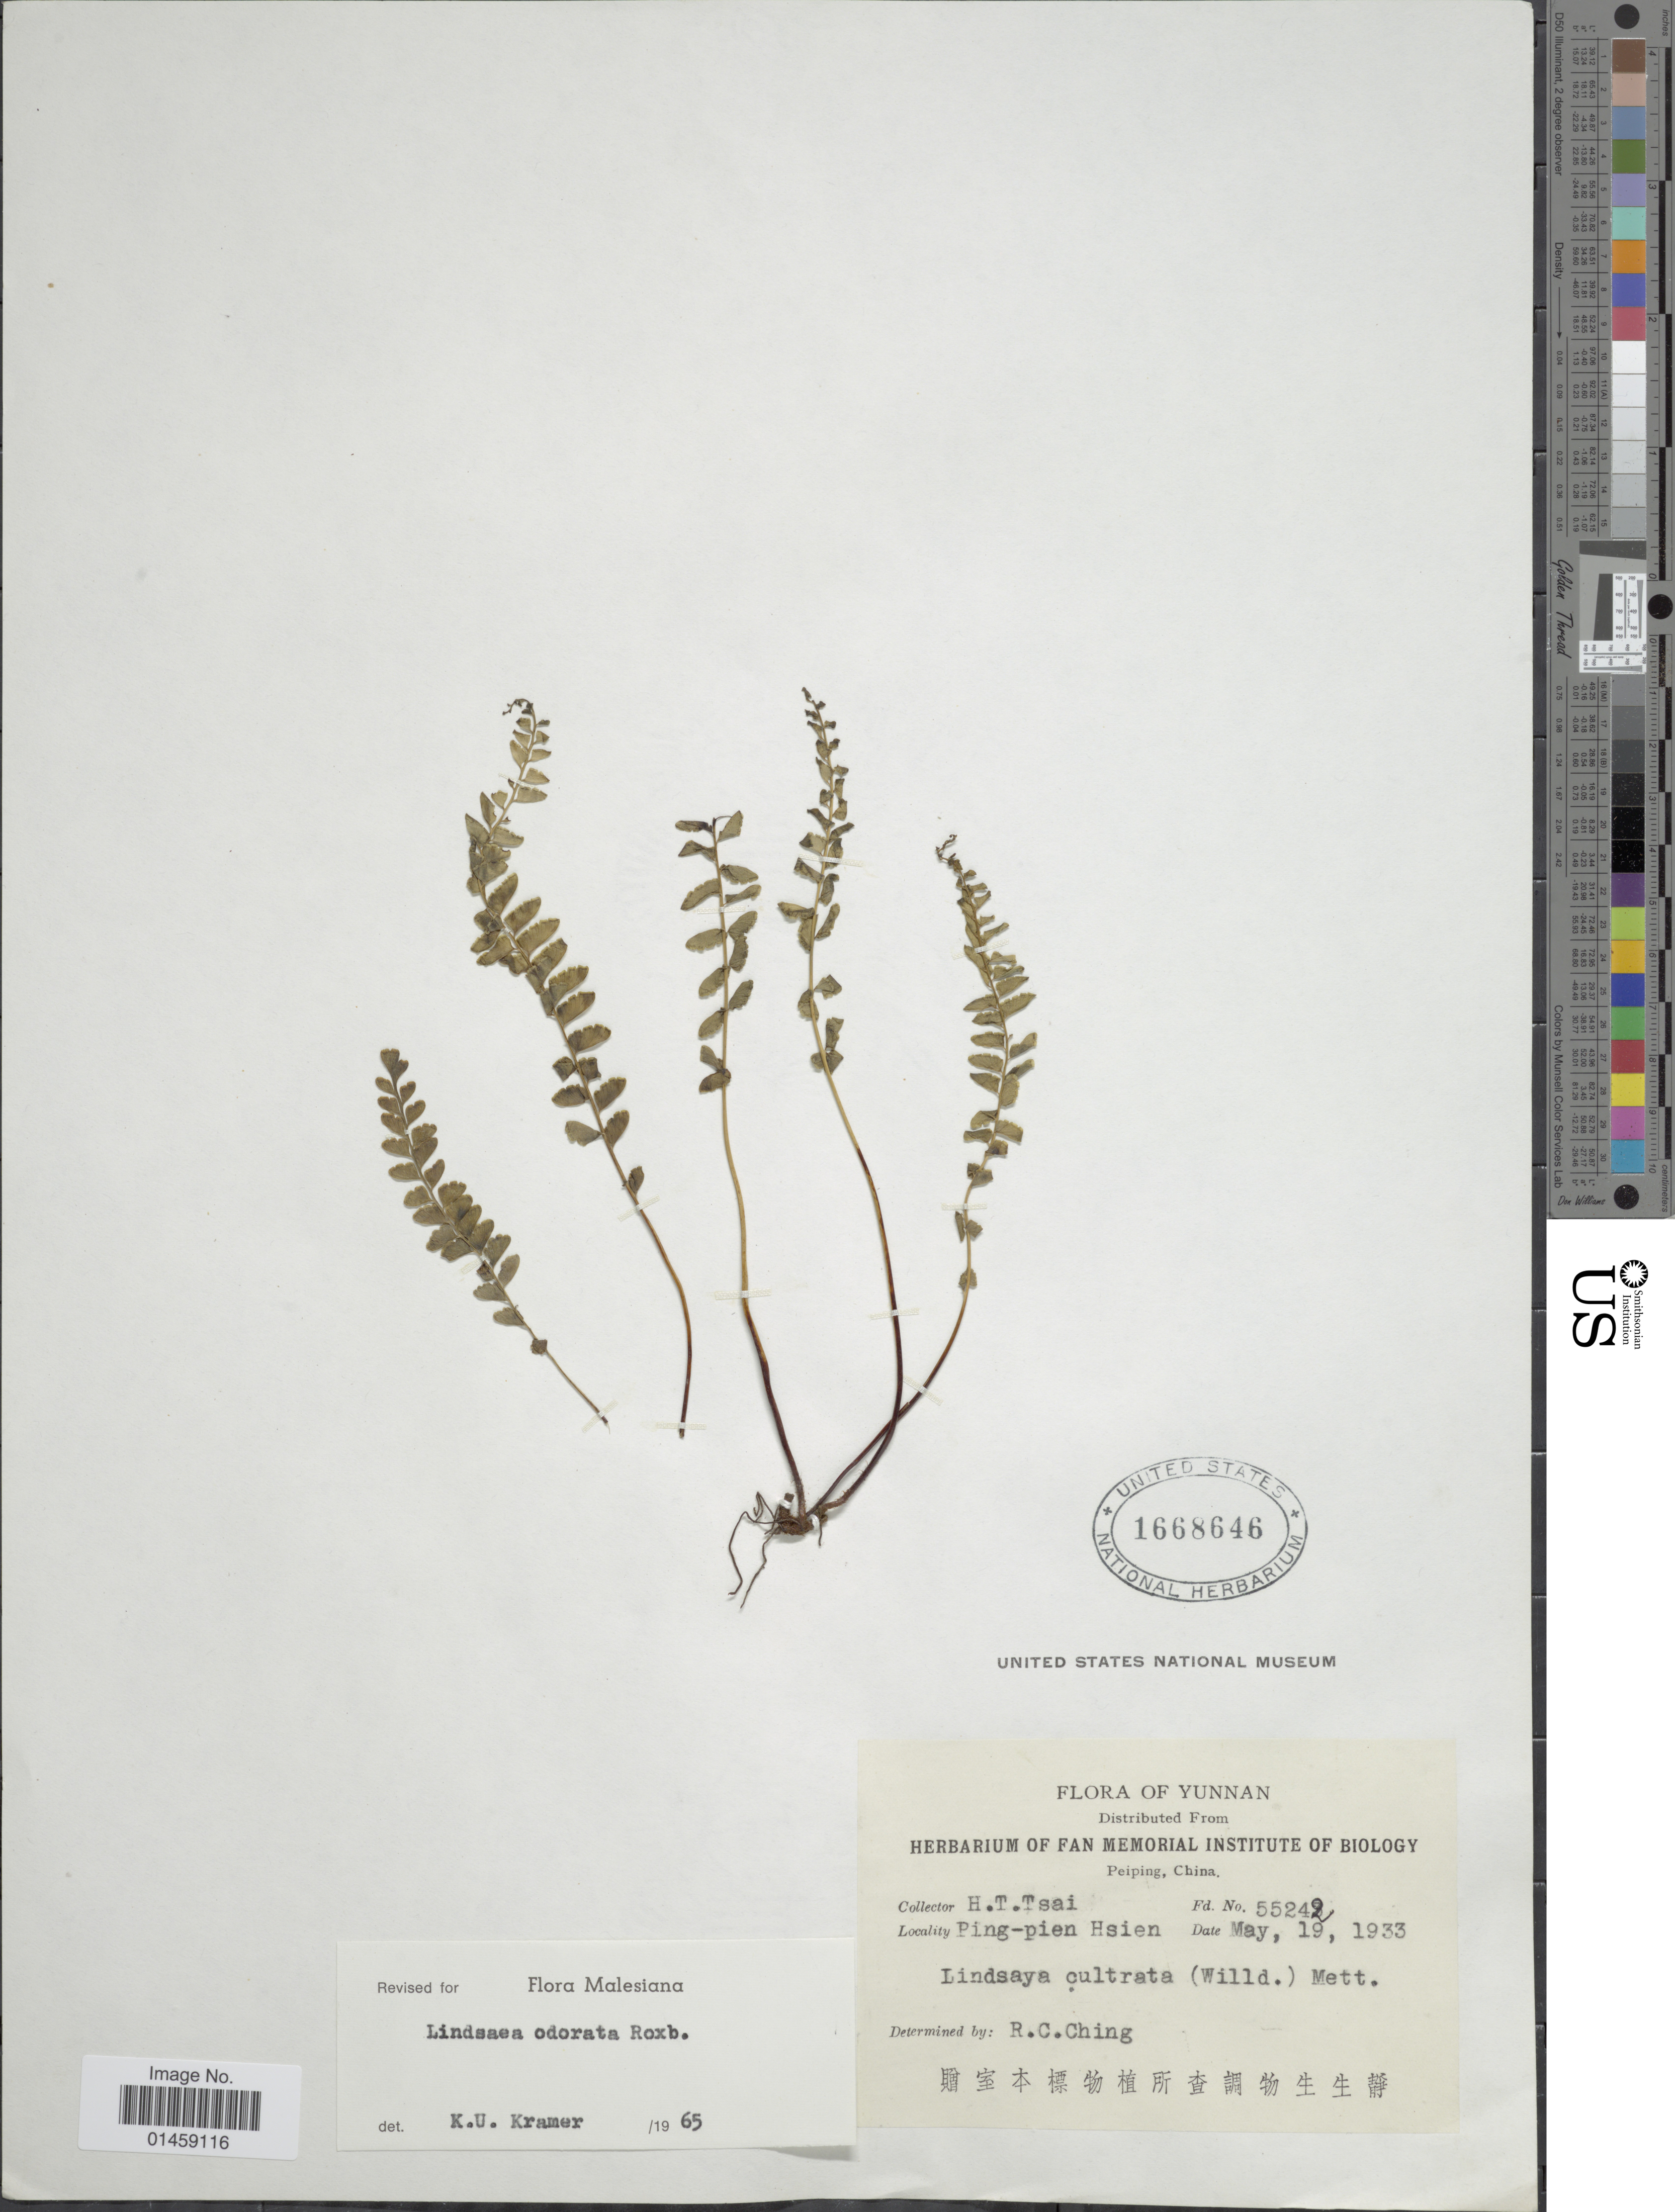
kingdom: Plantae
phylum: Tracheophyta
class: Polypodiopsida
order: Polypodiales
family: Lindsaeaceae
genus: Lindsaea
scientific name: Lindsaea odorata var. odorata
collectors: H. Tsai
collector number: Fd. 55242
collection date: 1933-05-19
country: China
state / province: Yunnan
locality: China, Peiping, Ping-pien Hsien.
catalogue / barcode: US 1668646